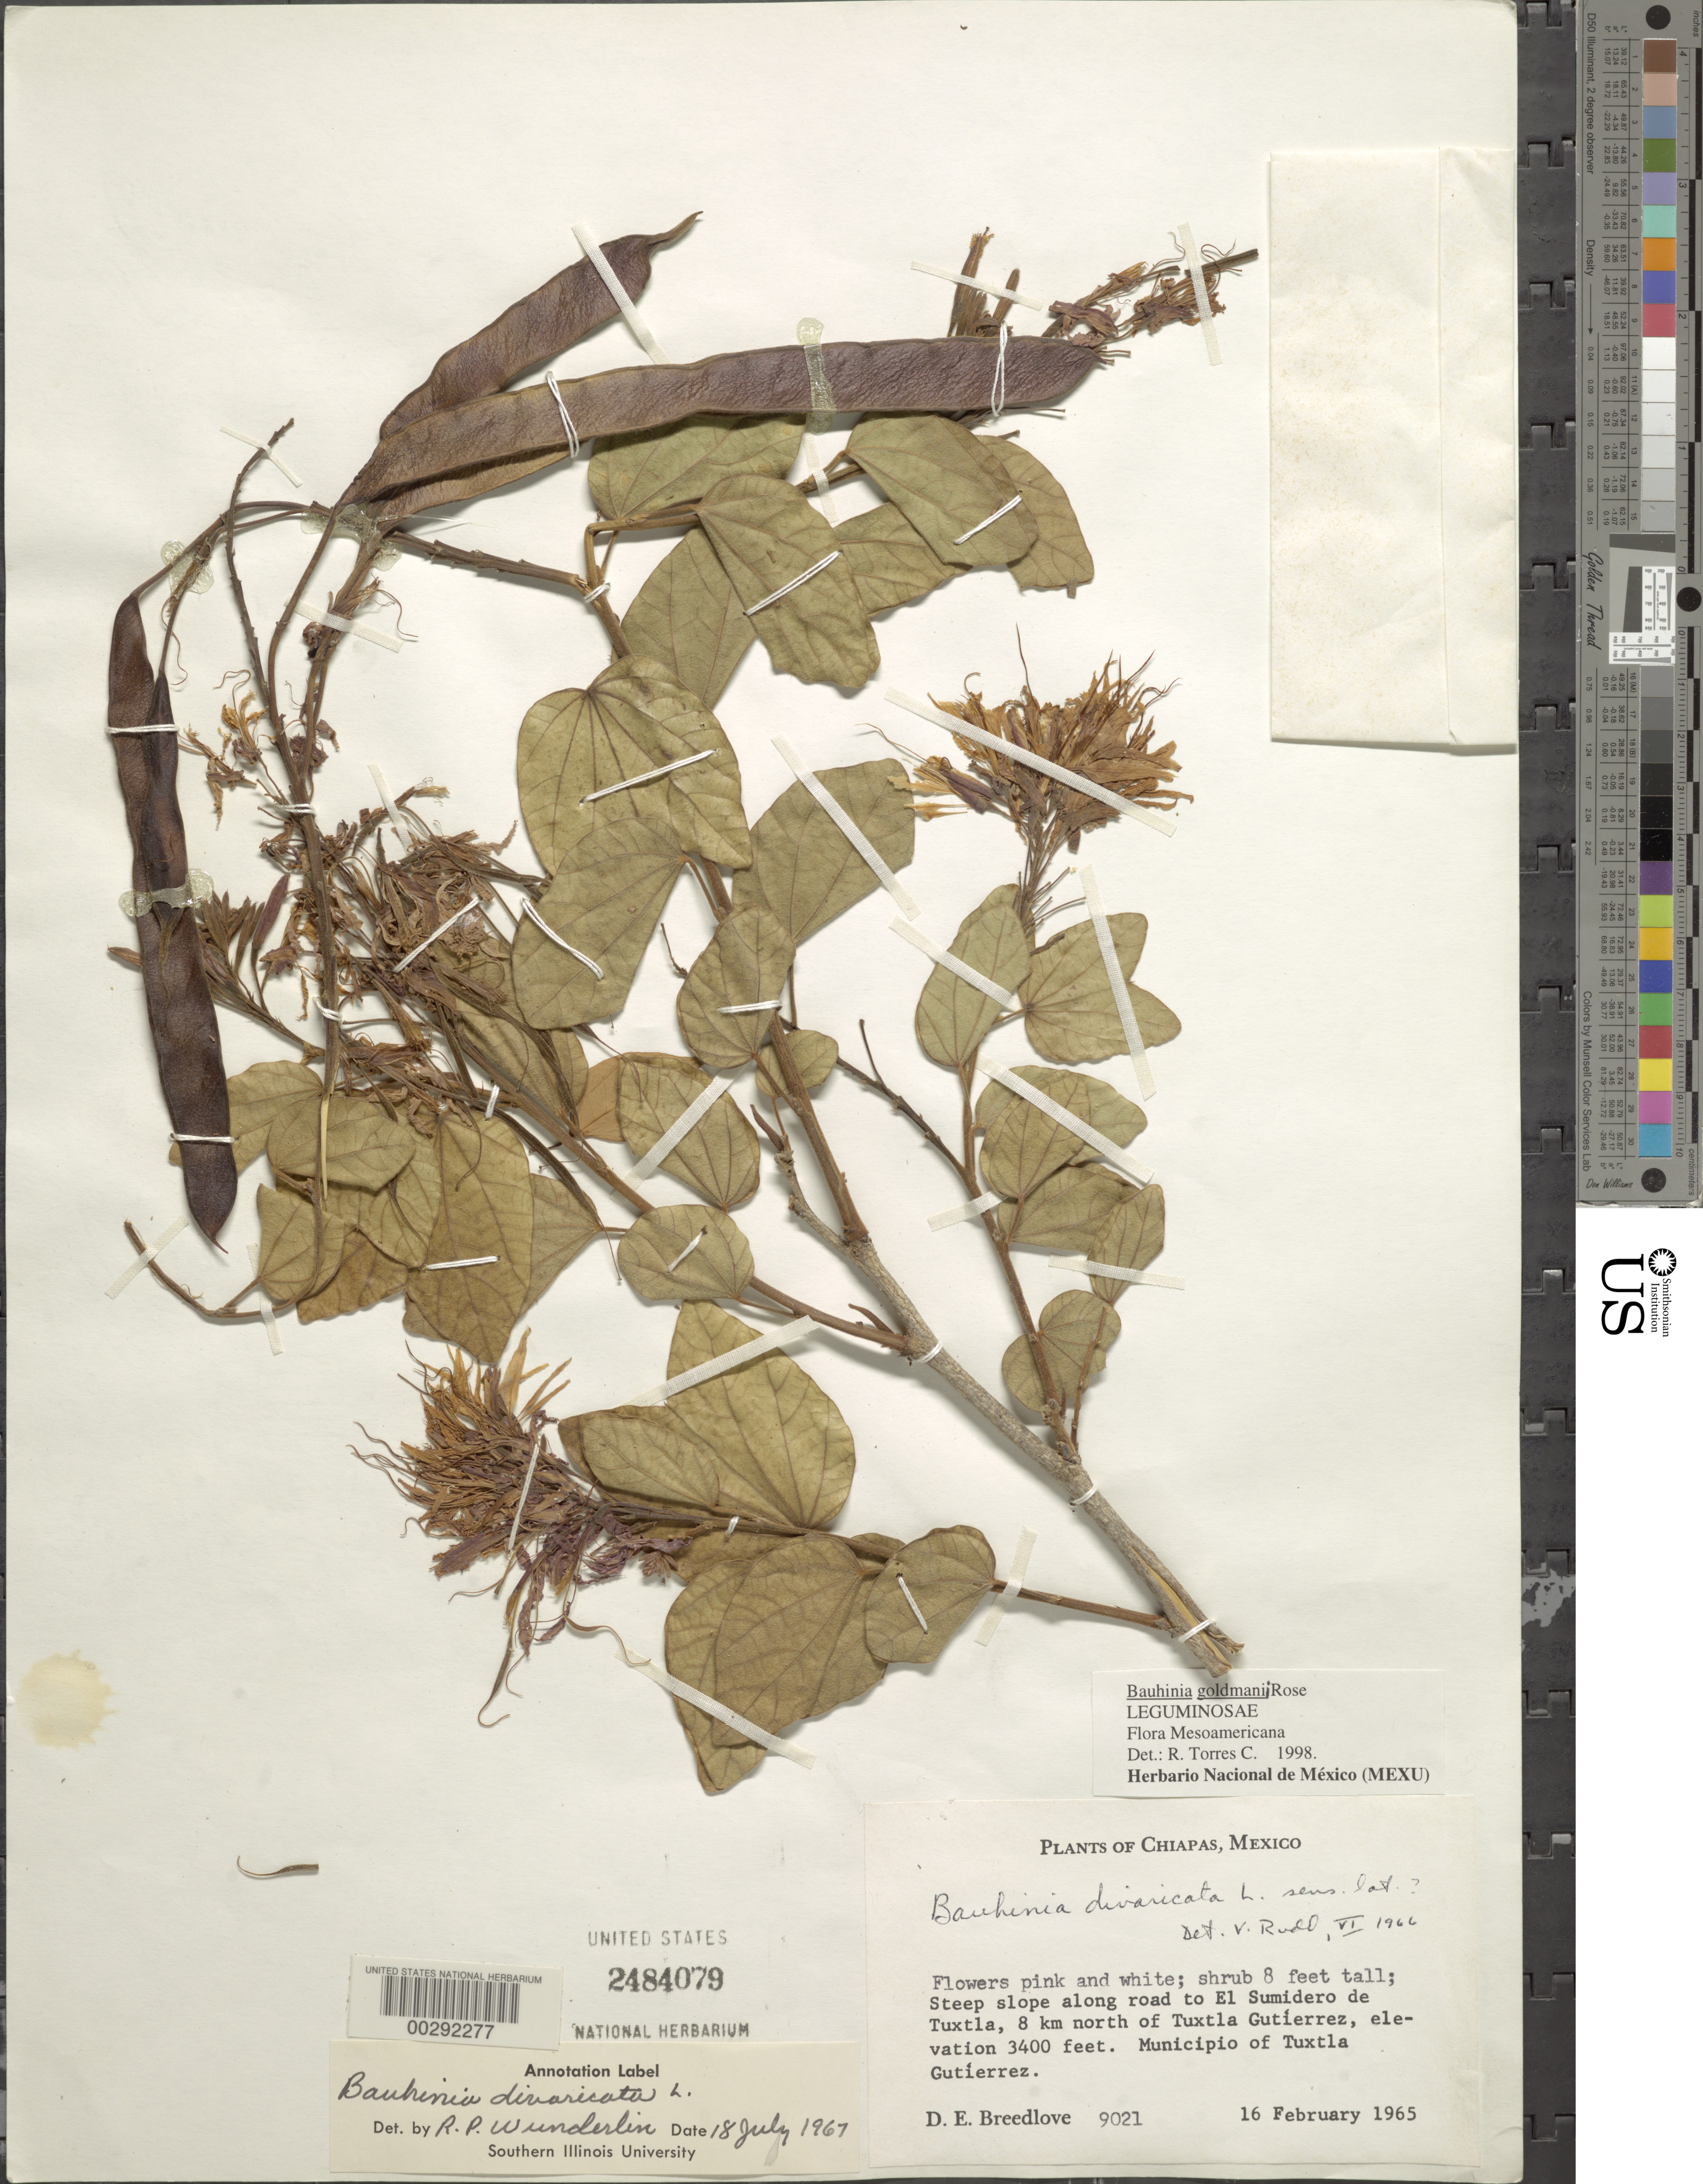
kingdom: Plantae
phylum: Tracheophyta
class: Magnoliopsida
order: Fabales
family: Fabaceae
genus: Bauhinia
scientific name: Bauhinia goldmanii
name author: Rose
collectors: D. E. Breedlove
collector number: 9021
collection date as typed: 16 Feb 1965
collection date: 1965-02-16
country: Mexico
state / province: Chiapas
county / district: Tuxtla Gutiérrez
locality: Along road to El Sumidero de Tuxtla, 8 km N of Tuxtla Gutierrez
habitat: Steep slope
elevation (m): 1036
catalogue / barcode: US 2484079